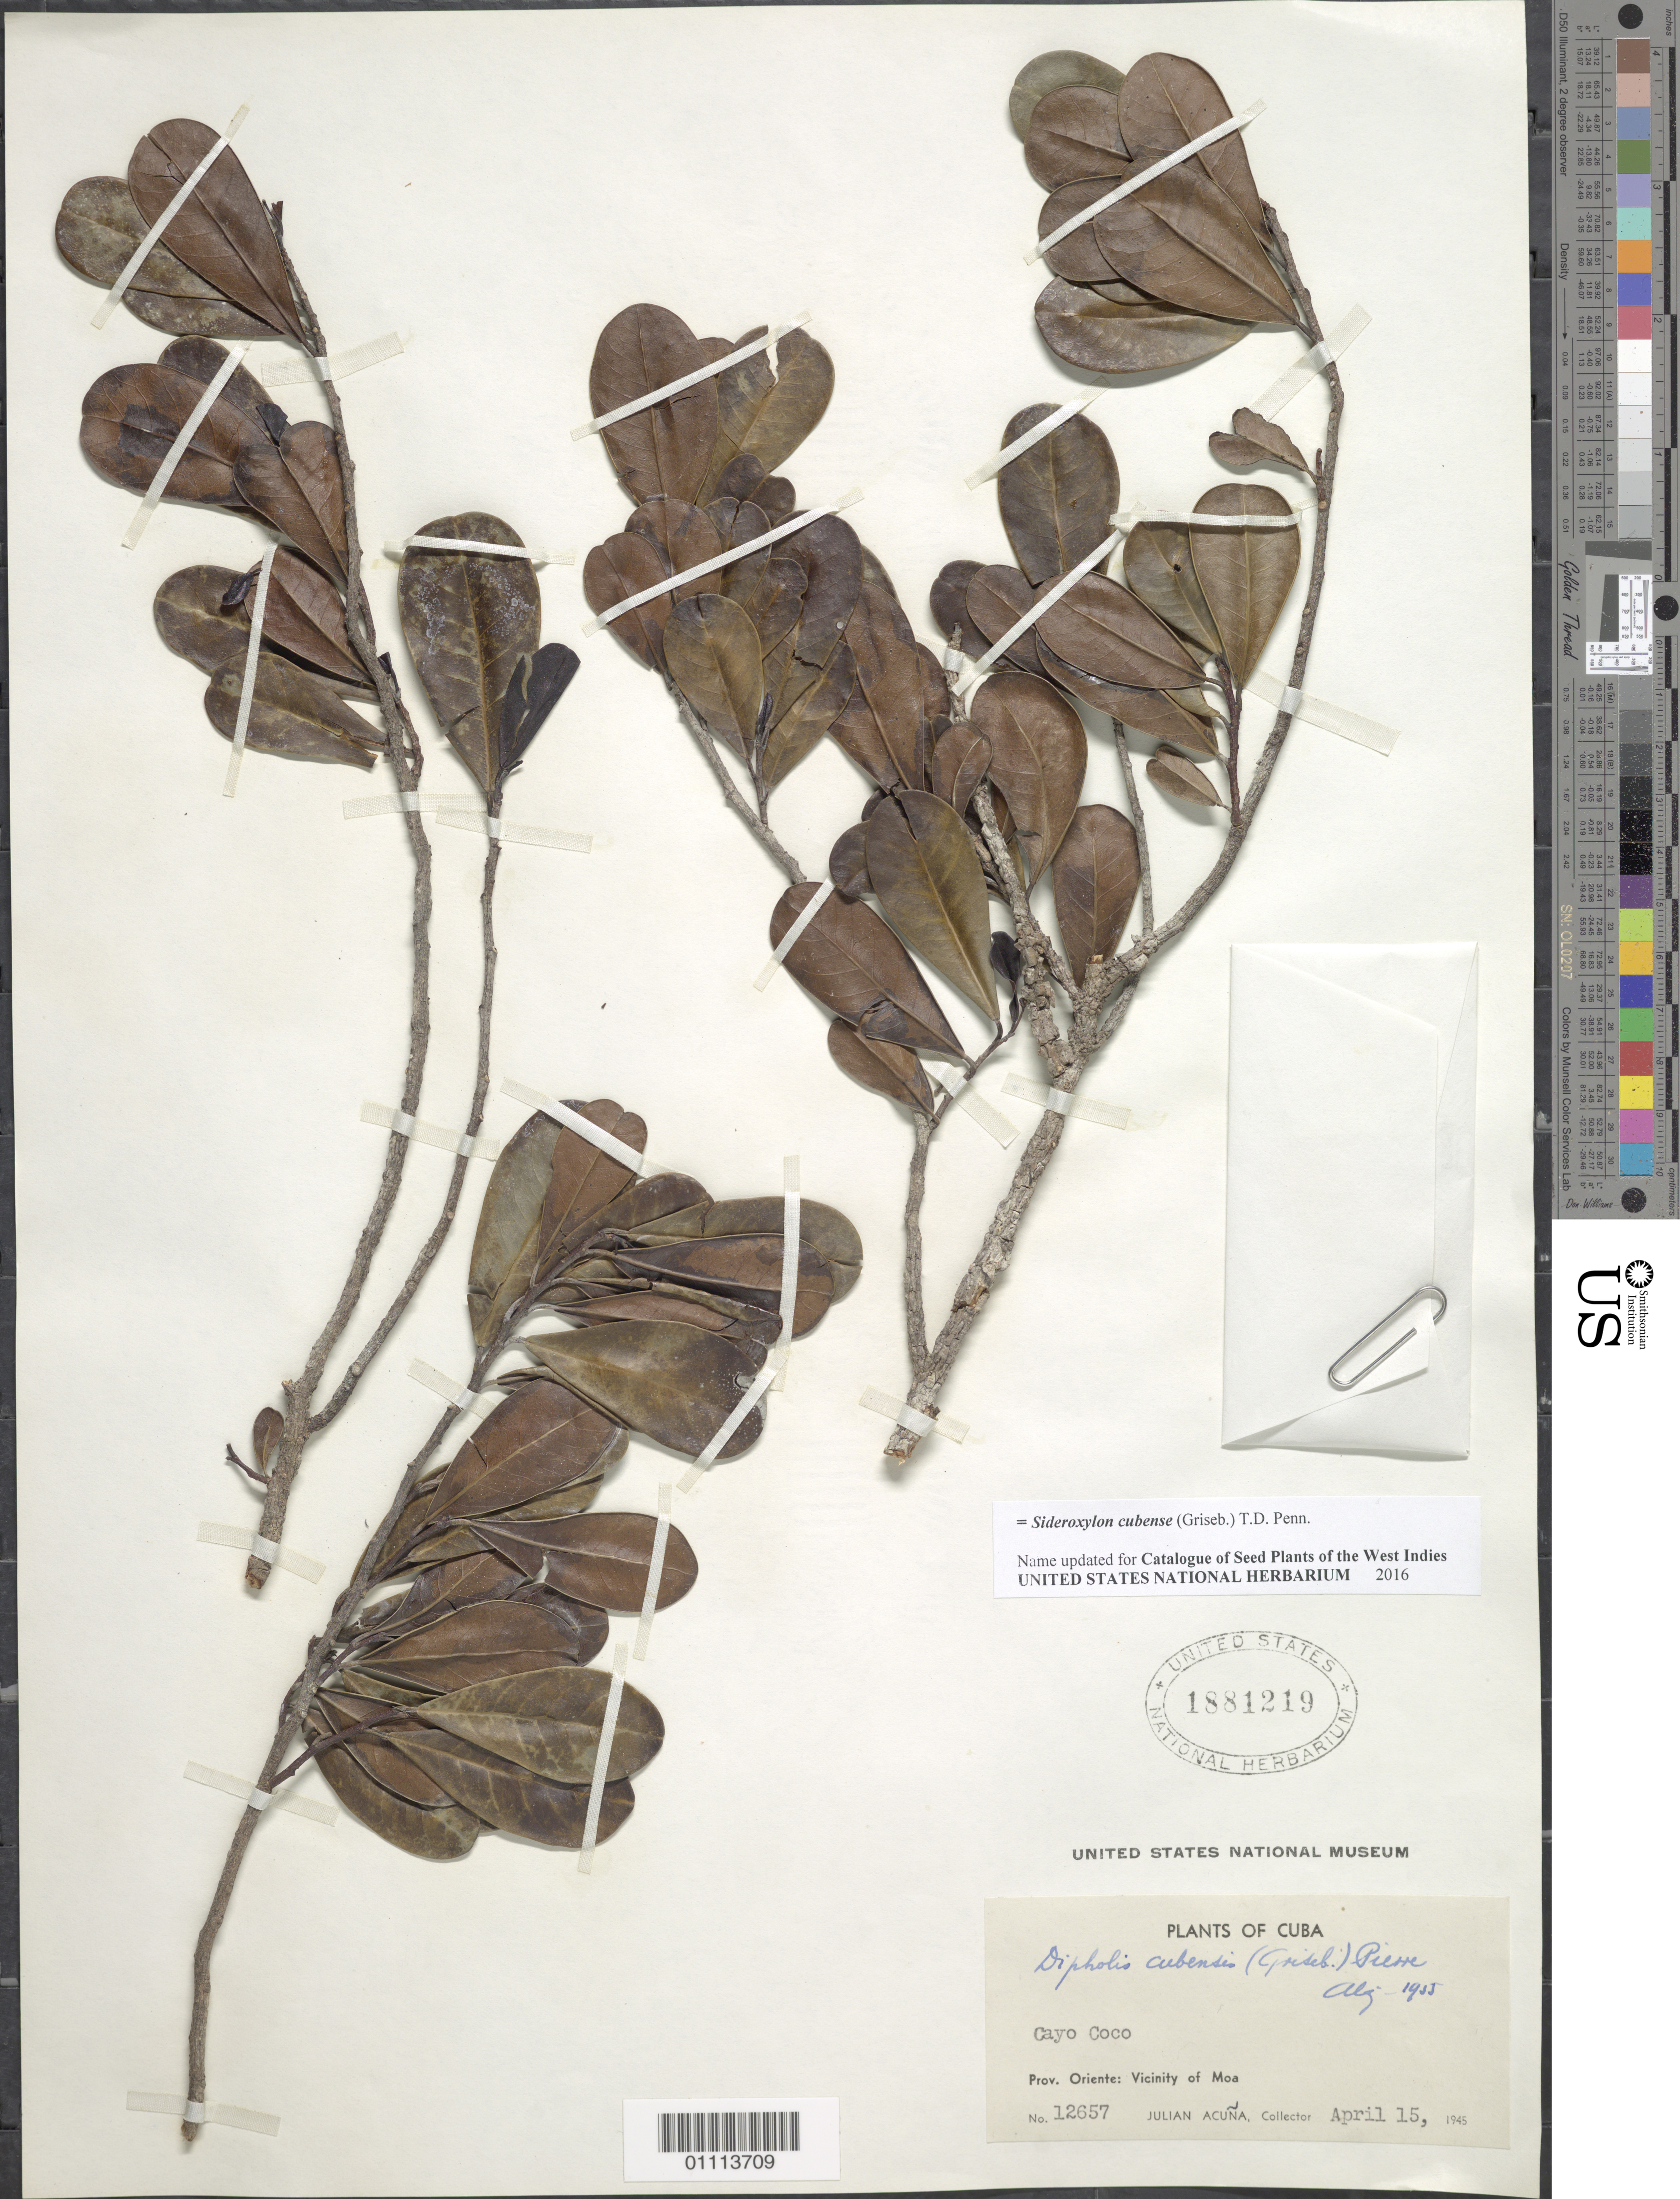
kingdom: Plantae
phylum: Tracheophyta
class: Magnoliopsida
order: Ericales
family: Sapotaceae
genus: Dipholis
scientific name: Dipholis cubensis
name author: (Griseb.) Pierre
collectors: J. Acuña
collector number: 12657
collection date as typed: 15 Apr 1945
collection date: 1945-04-15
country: Cuba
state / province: Holguín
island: Cuba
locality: Cayo Coco, Moa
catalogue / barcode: US 1881219